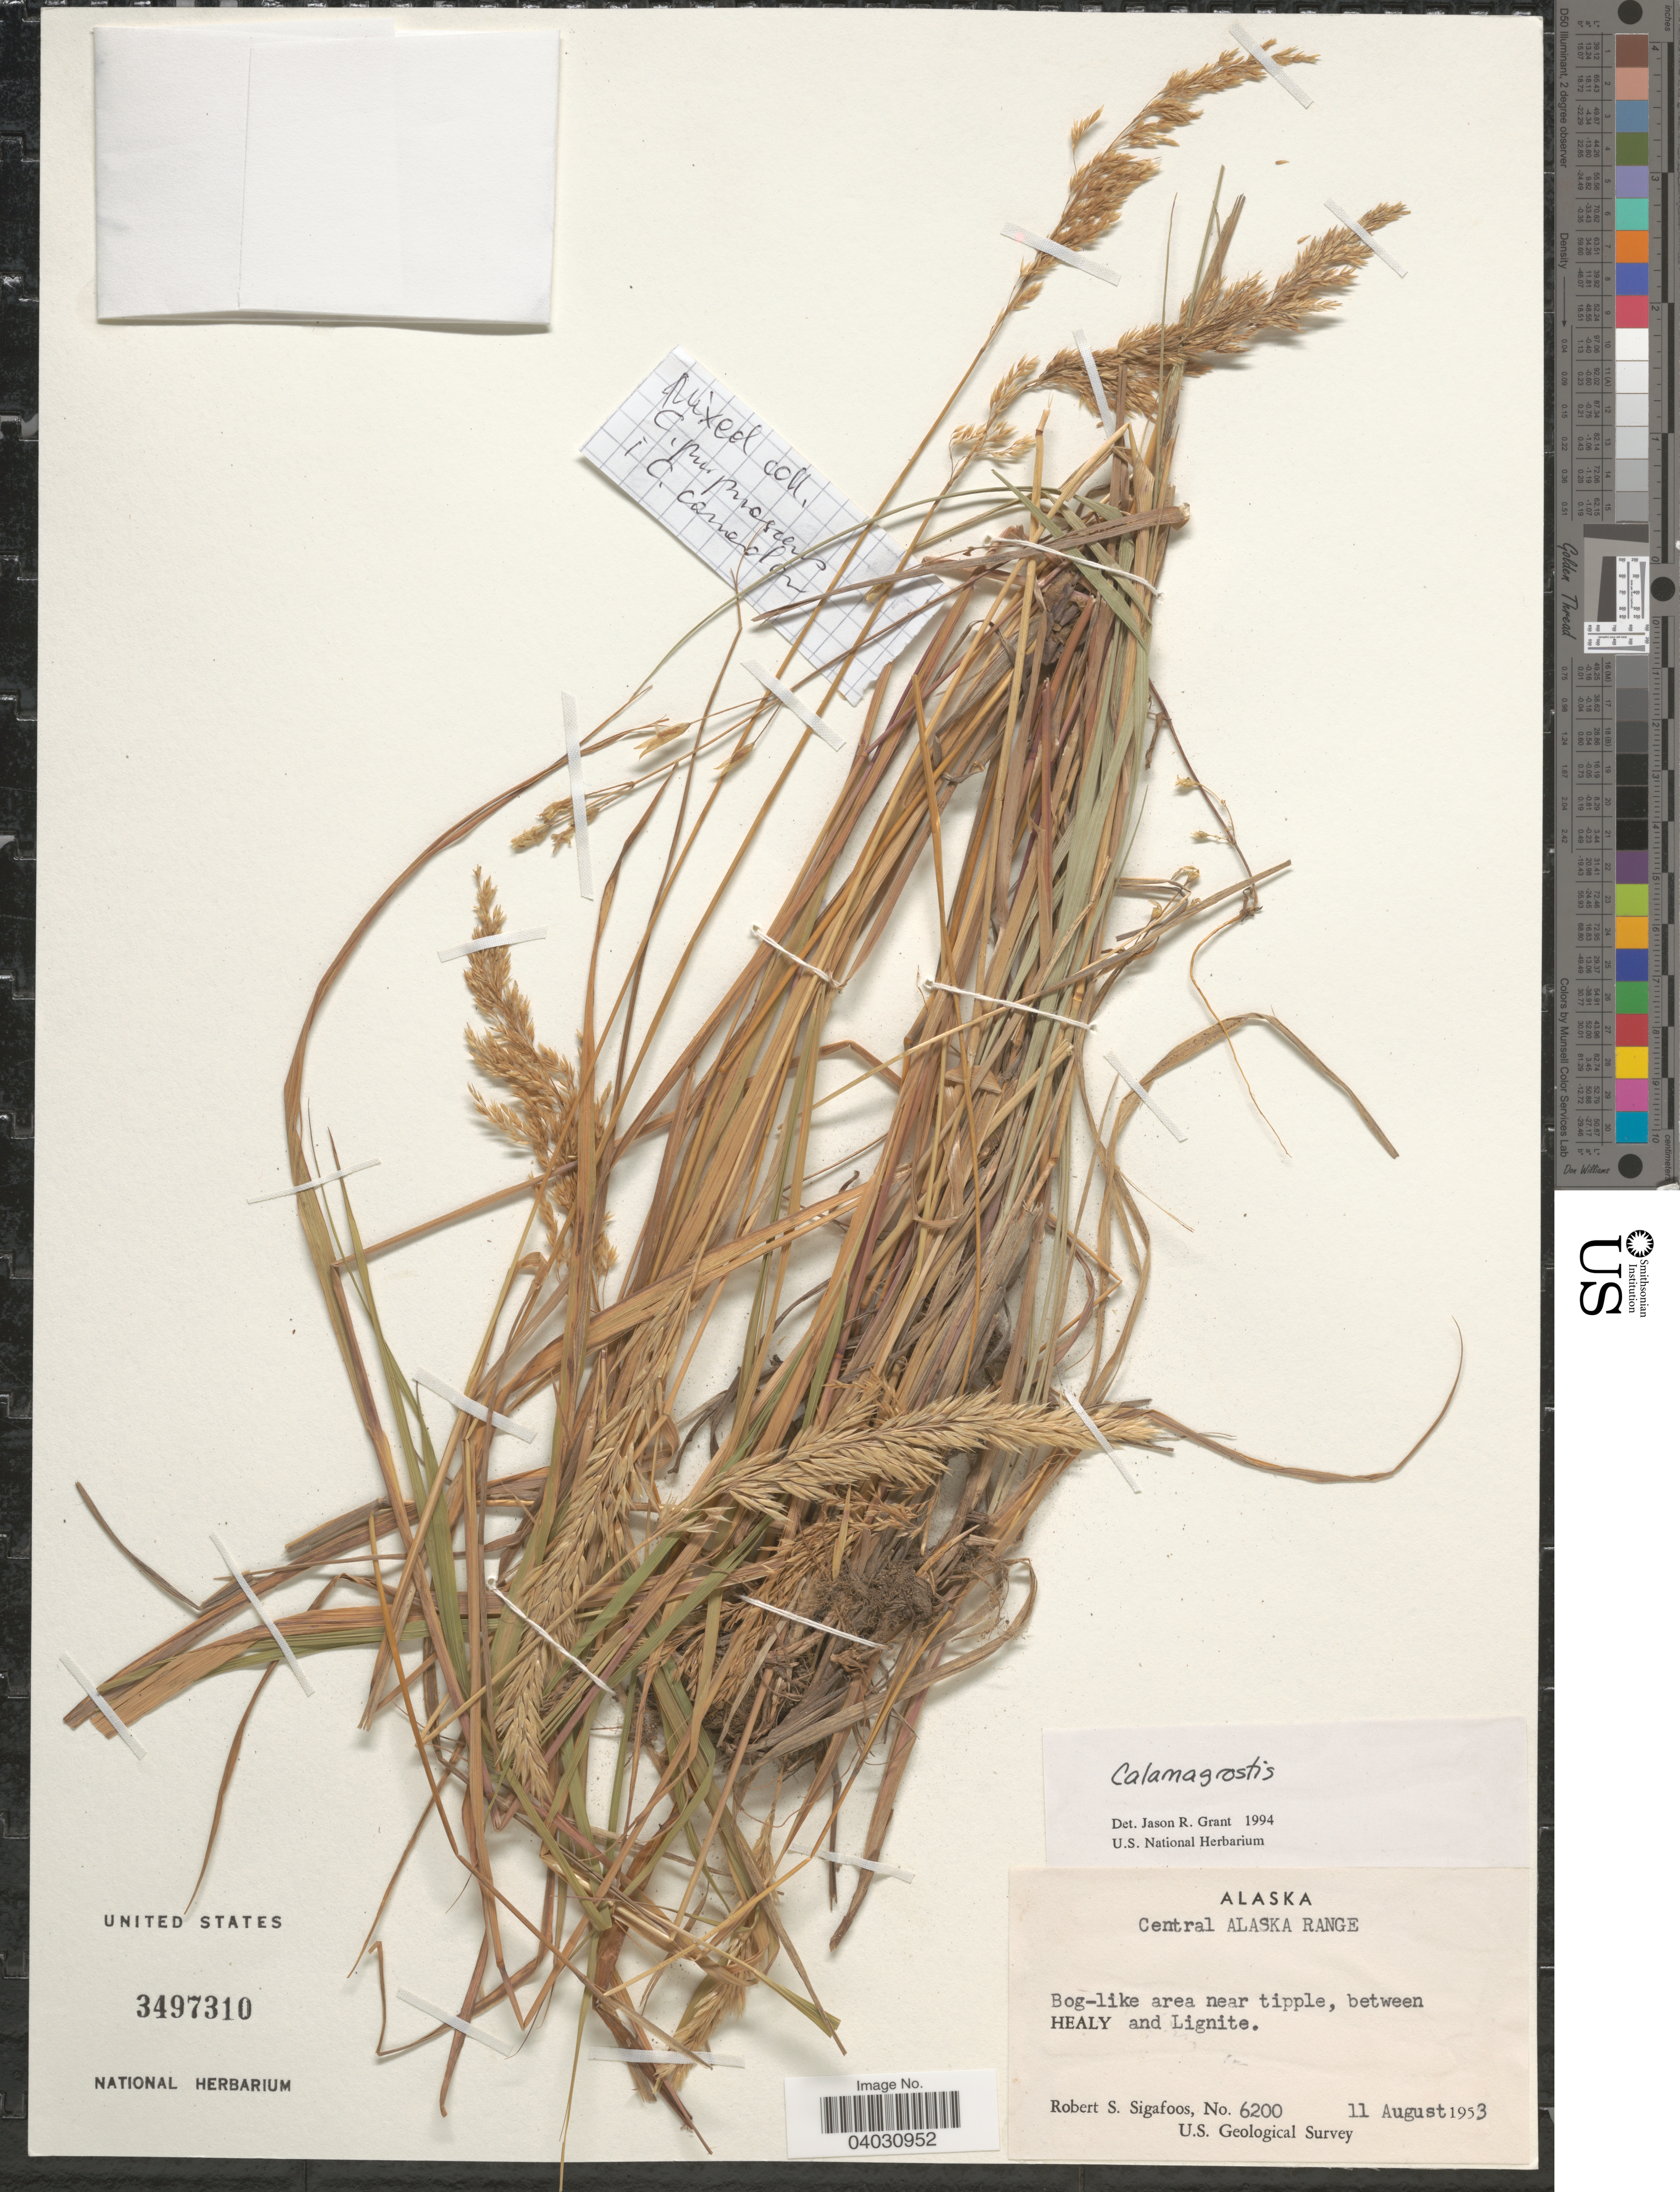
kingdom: Plantae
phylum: Tracheophyta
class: Liliopsida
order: Poales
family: Poaceae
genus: Calamagrostis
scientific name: Calamagrostis sp.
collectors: R. Sigafoos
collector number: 6200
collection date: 1953-08-11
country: United States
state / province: Alaska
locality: Central Alaska Range. Bog-like area near tipple, between Healy and Lignite.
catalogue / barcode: US 3497310